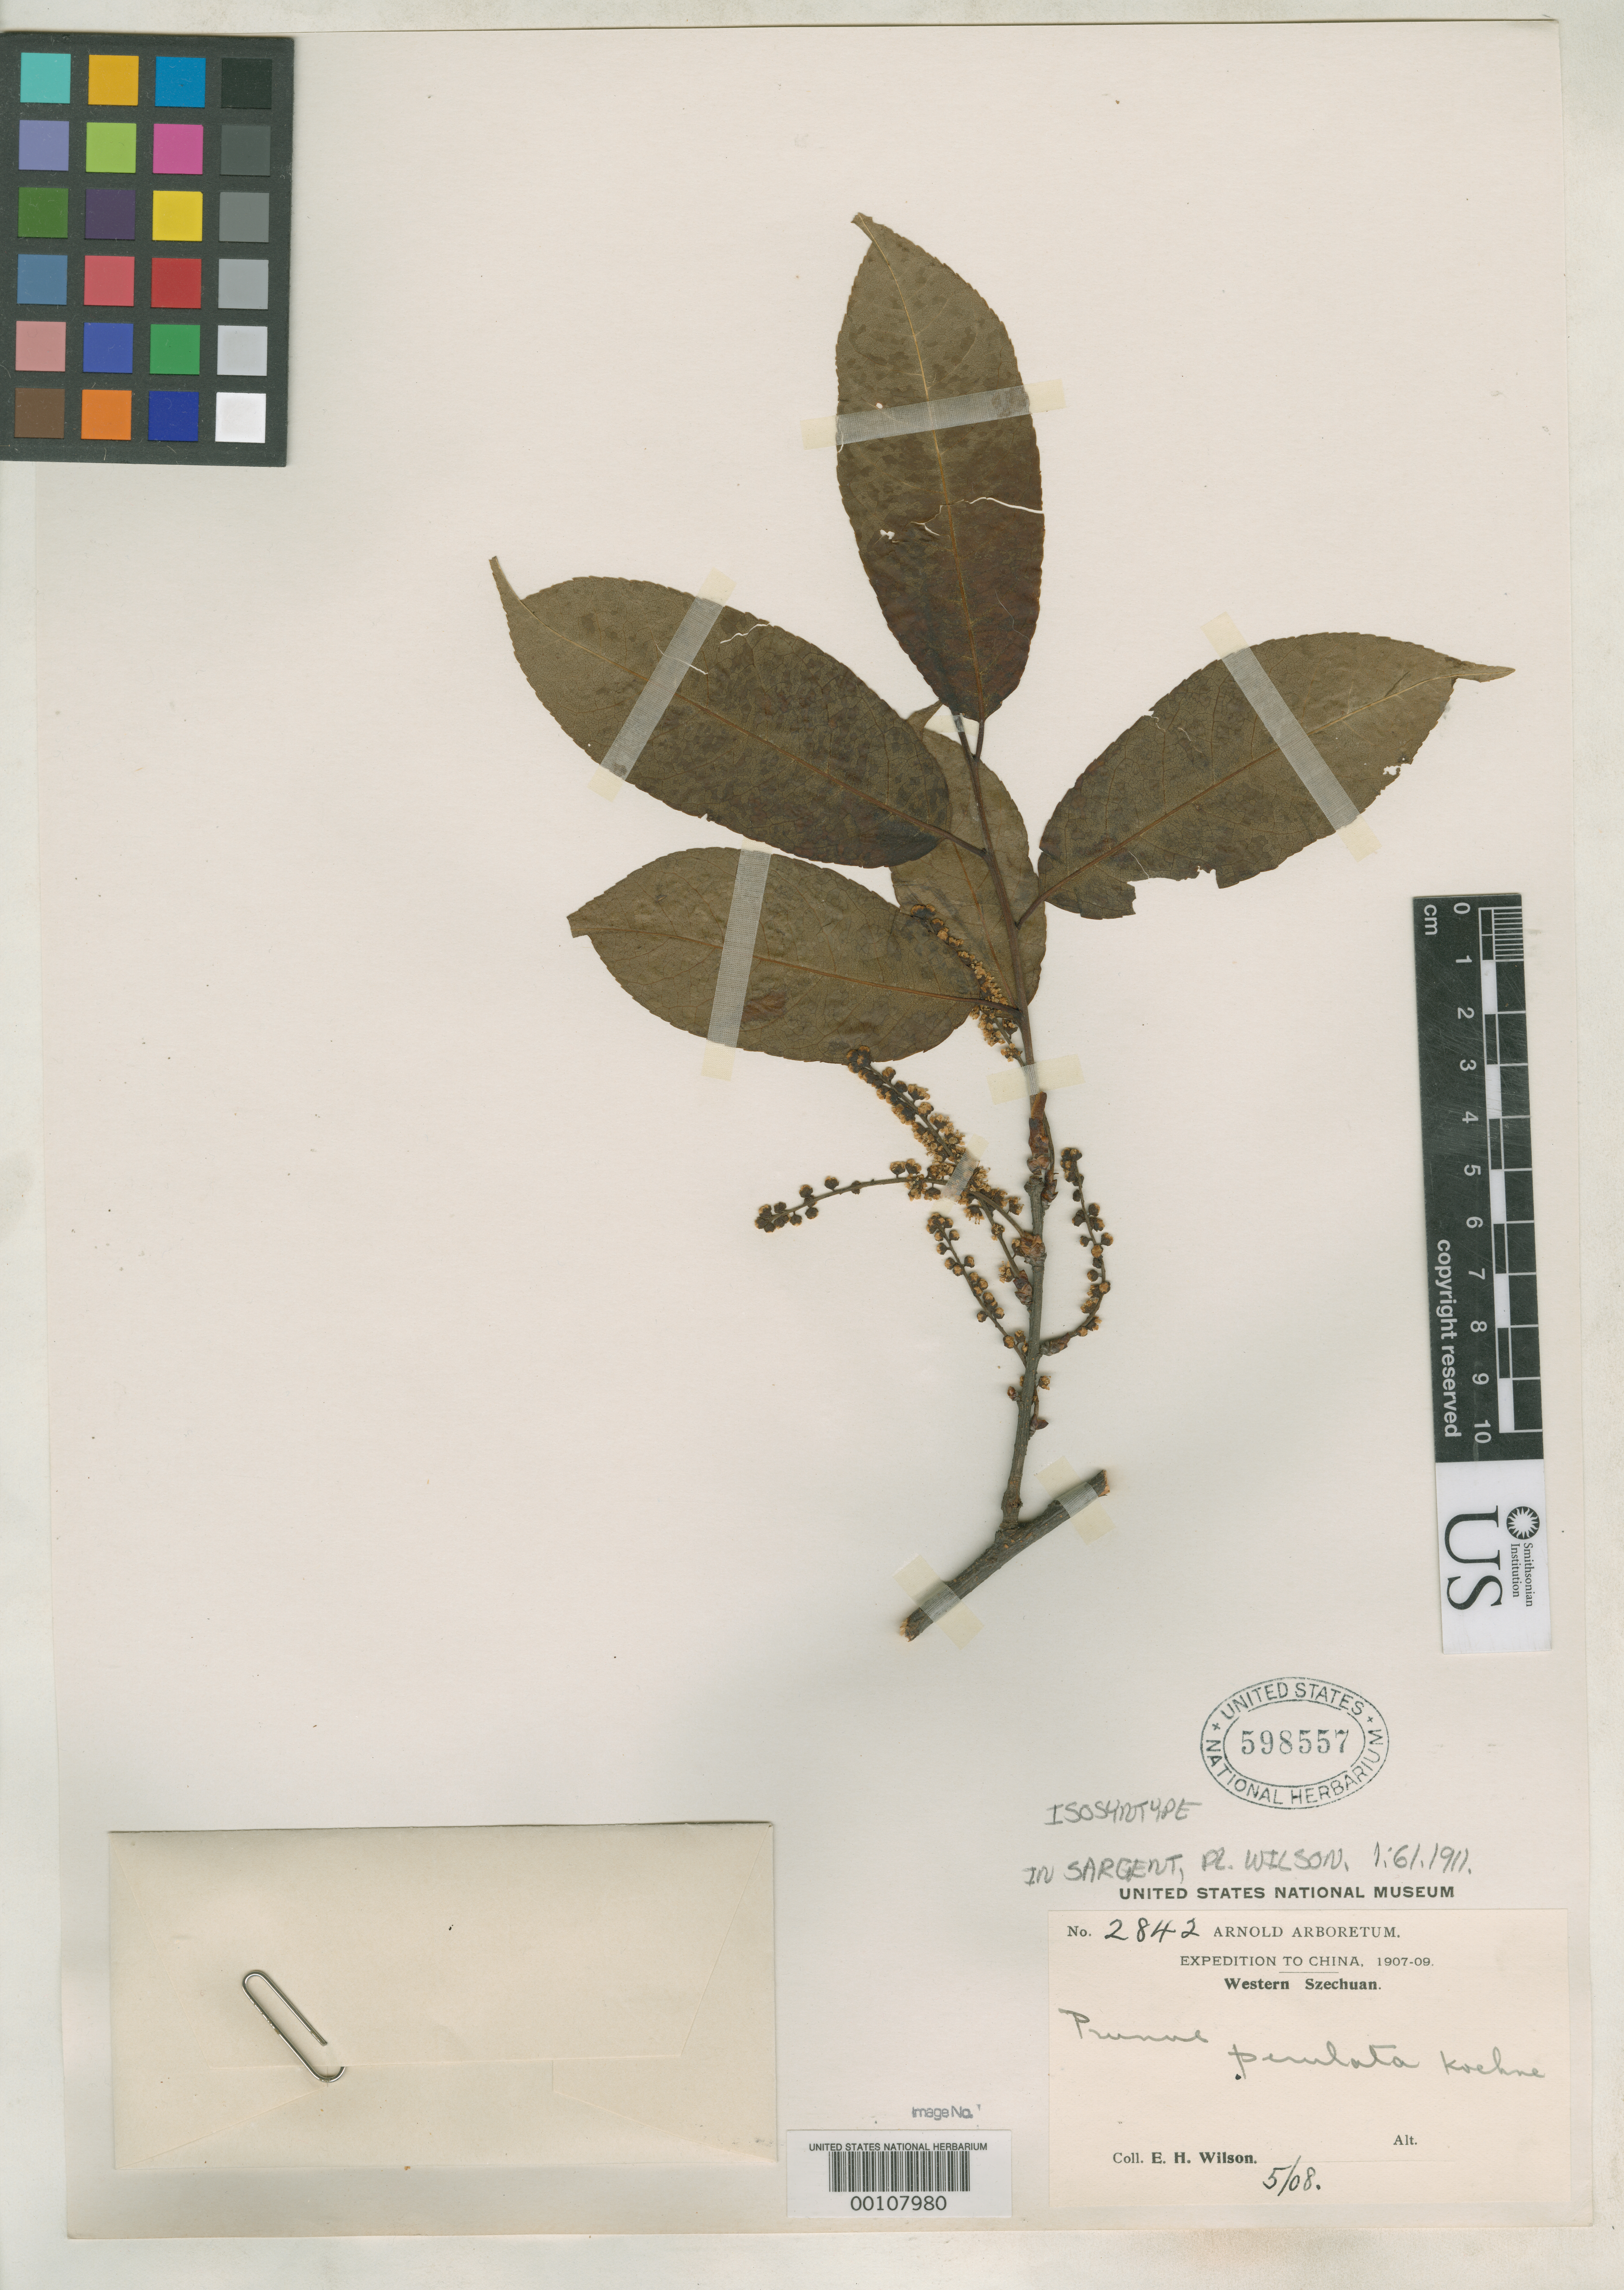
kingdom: Plantae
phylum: Tracheophyta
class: Magnoliopsida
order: Rosales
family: Rosaceae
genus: Prunus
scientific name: Prunus perulata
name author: Koehne in Sarg.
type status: Isosyntype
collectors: E. H. Wilson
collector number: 2842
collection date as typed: May 1908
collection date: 1908-05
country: China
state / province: Sichuan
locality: Ching-chi Hsien.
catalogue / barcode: US 598557